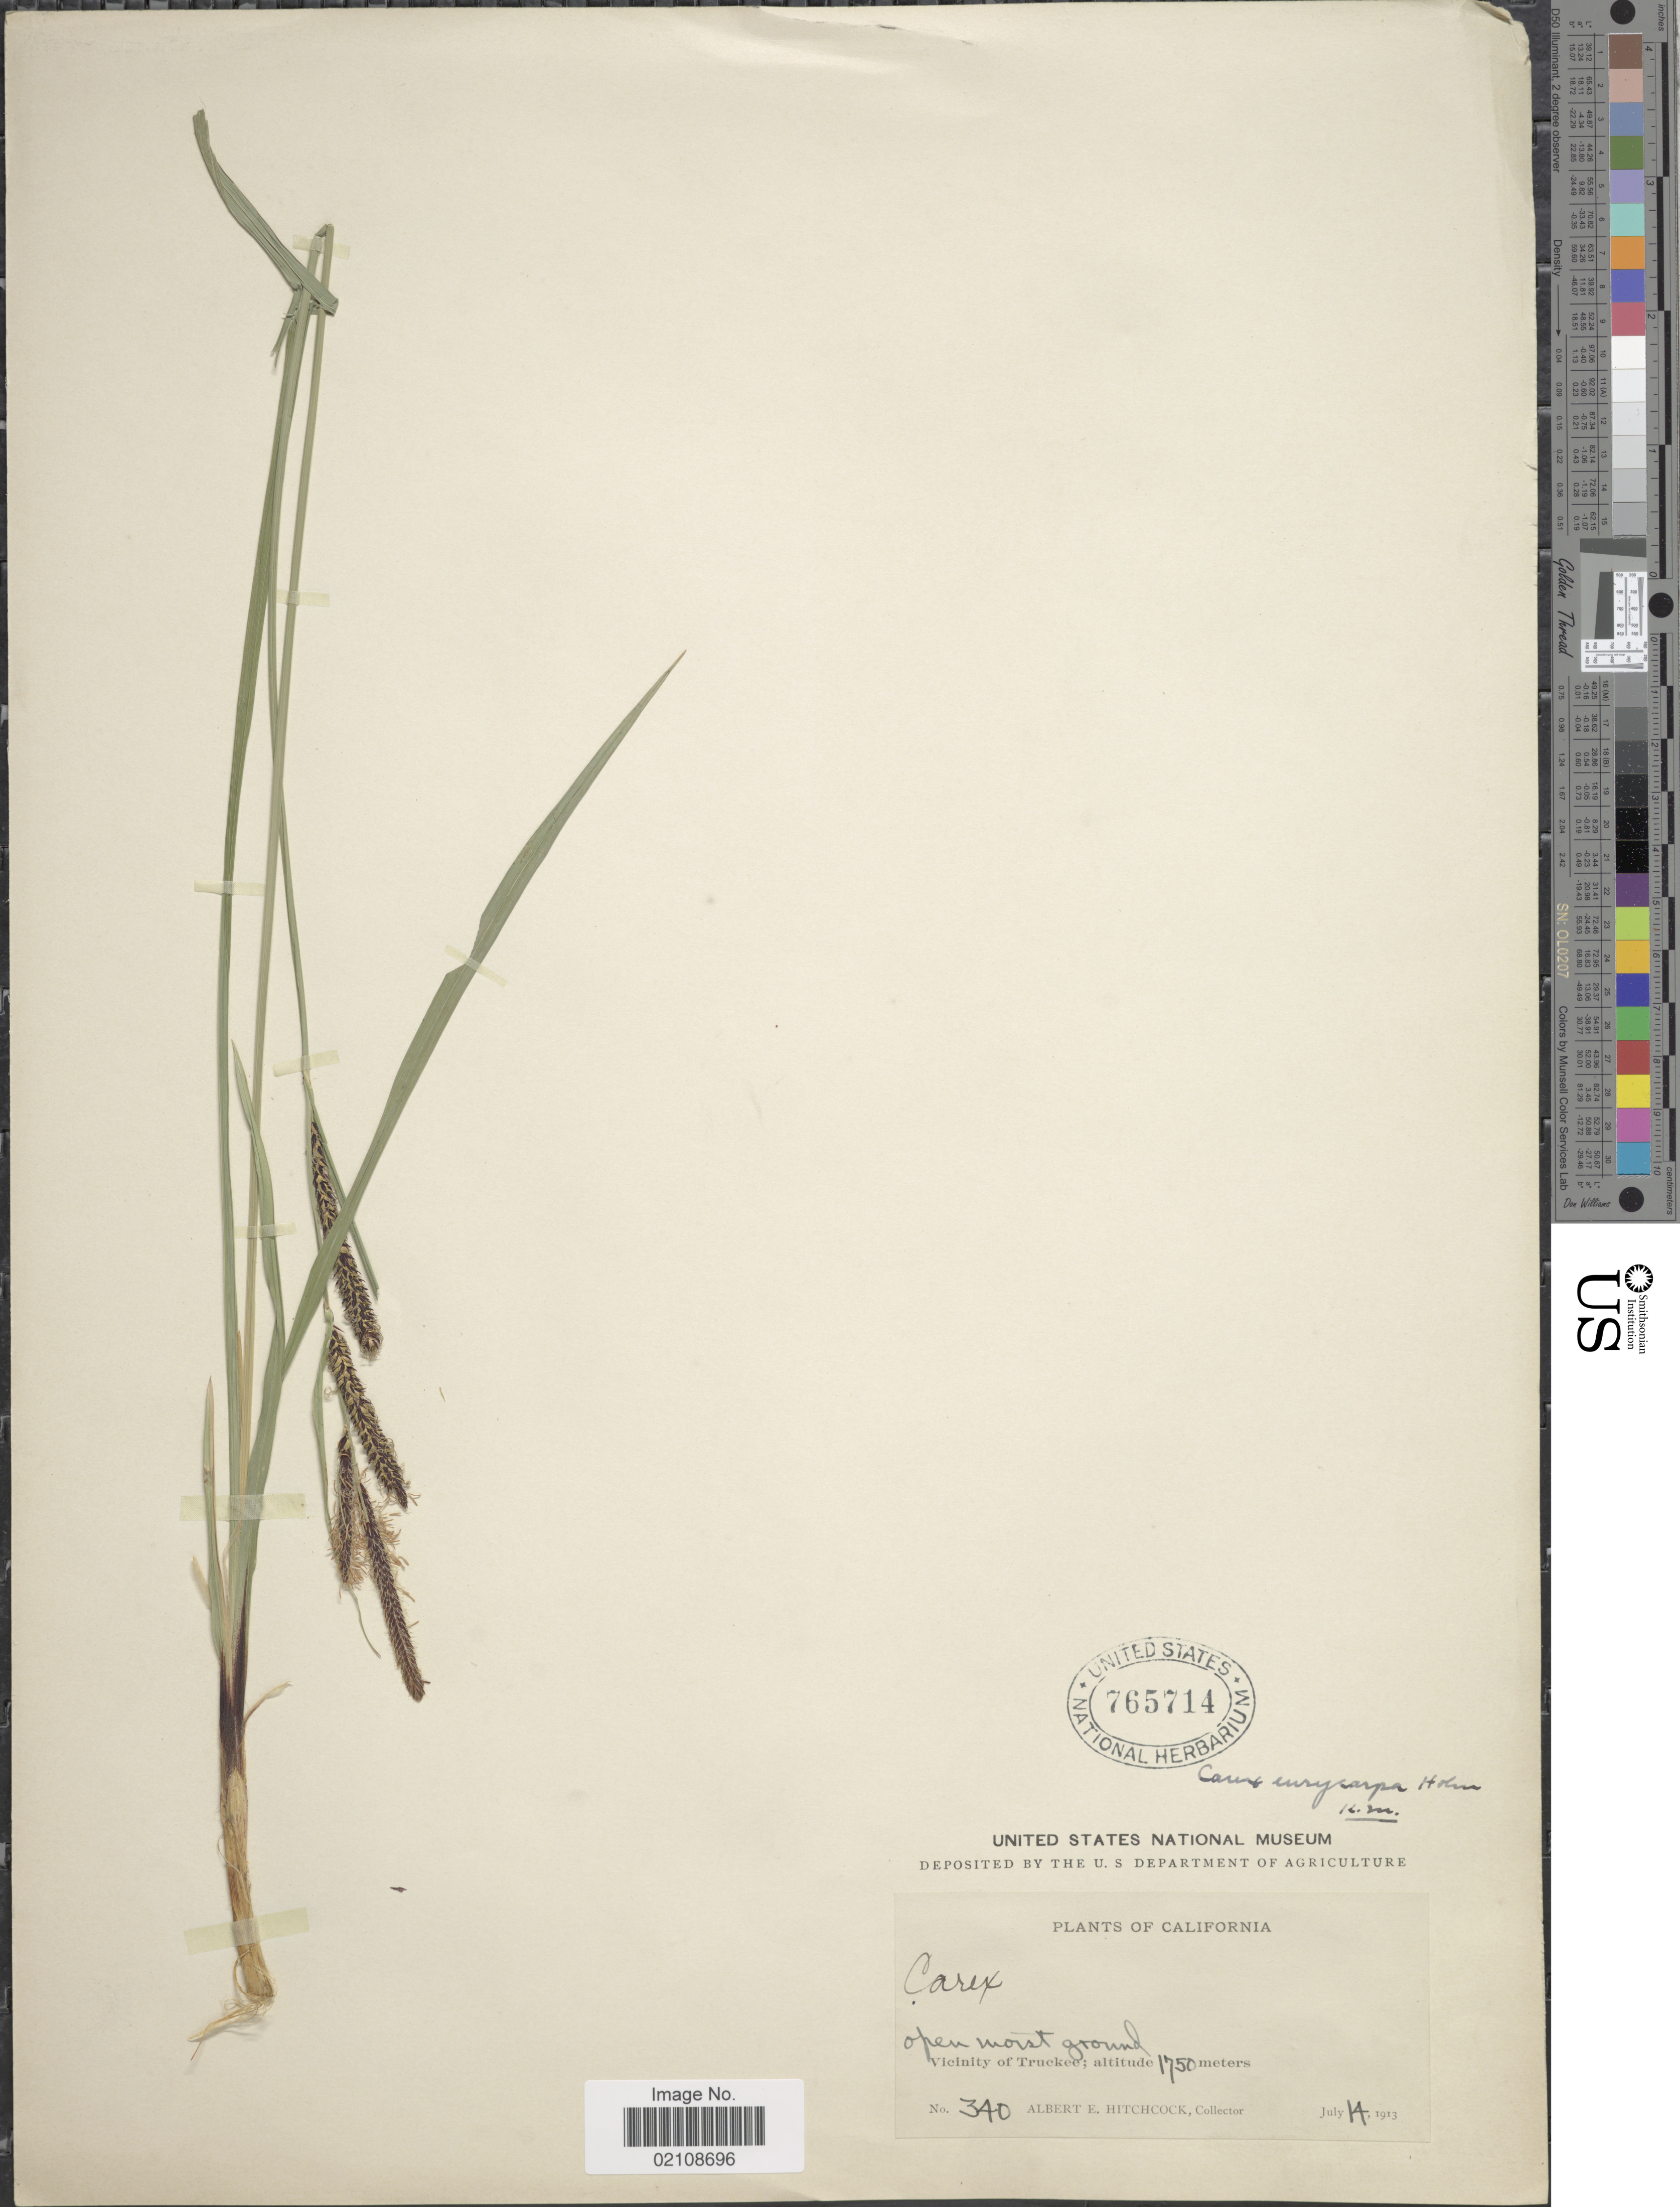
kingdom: Plantae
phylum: Tracheophyta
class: Liliopsida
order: Poales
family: Cyperaceae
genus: Carex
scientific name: Carex angustata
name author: Boott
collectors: A. Hitchcock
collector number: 340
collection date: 1913-07-14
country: United States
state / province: California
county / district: Nevada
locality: Open moist ground, vicinity of Truckee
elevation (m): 533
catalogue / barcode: US 765714